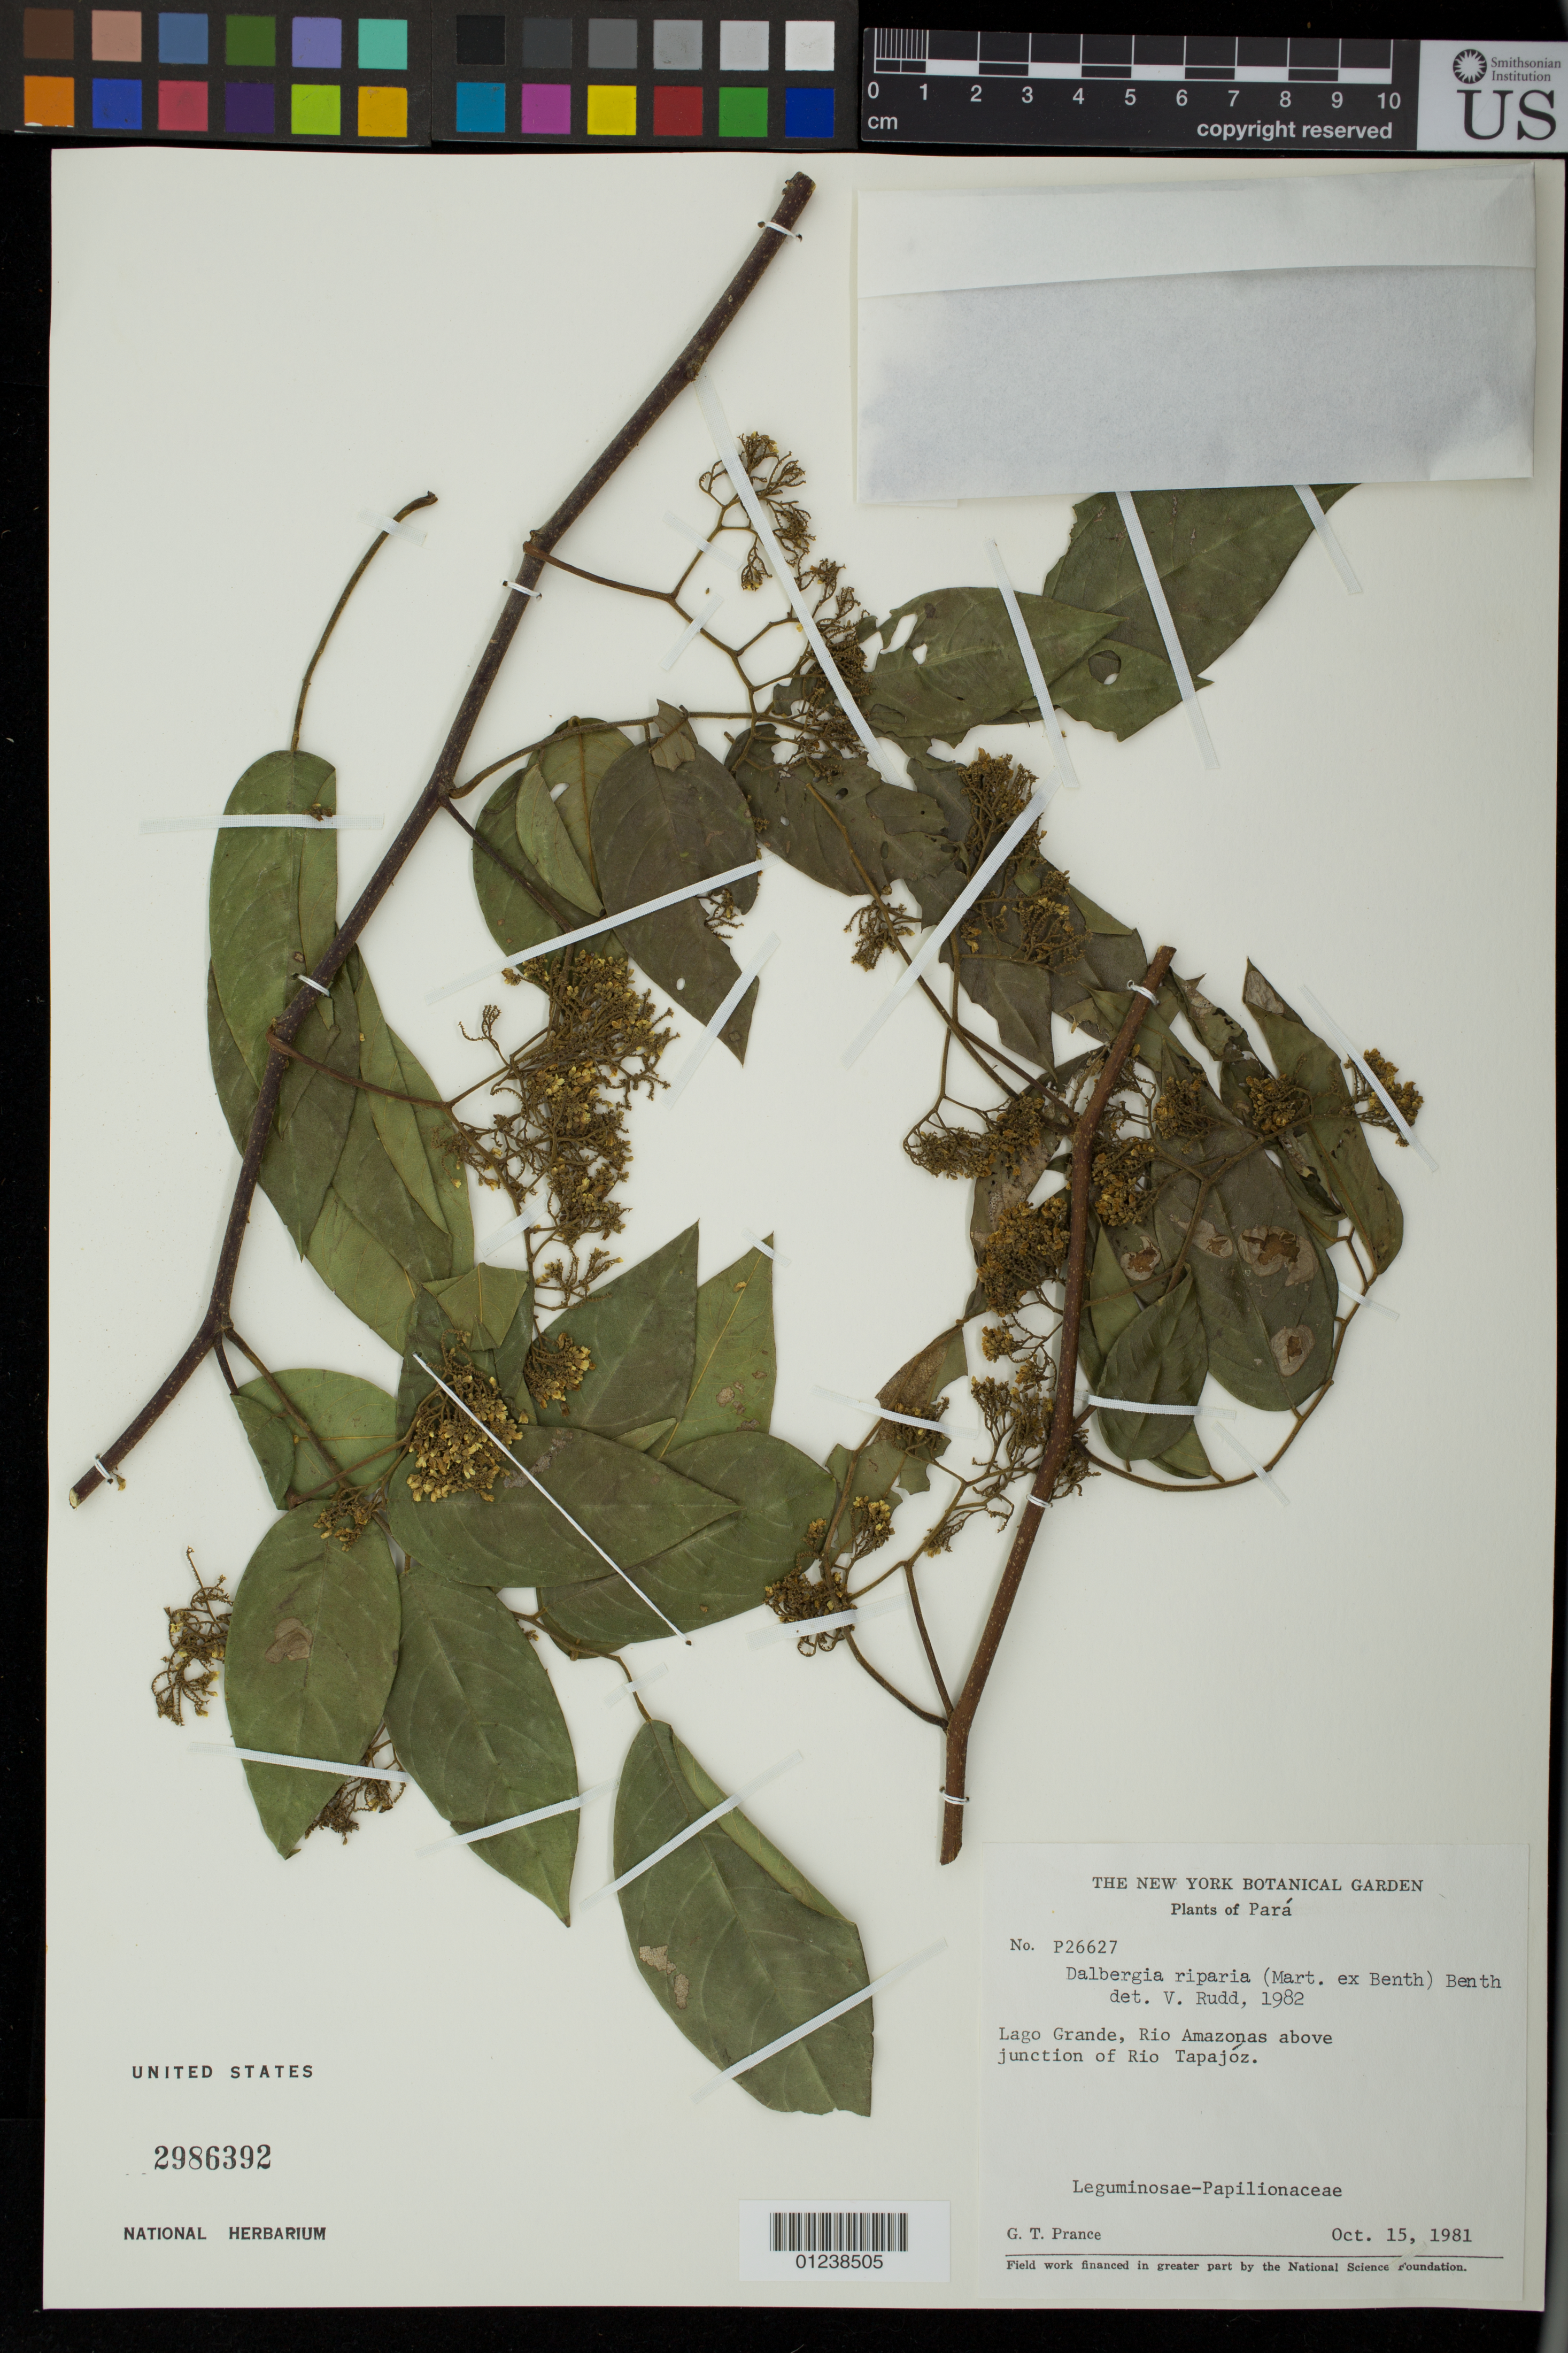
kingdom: Plantae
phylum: Tracheophyta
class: Magnoliopsida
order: Fabales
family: Fabaceae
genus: Dalbergia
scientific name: Dalbergia riparia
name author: (Mart.) Benth.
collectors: G. T. Prance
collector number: P26627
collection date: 1981-10-15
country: Brazil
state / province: Para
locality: Lago Grande, Rio Amazonas above junction of Rio Tapajoz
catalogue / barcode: US 2986392